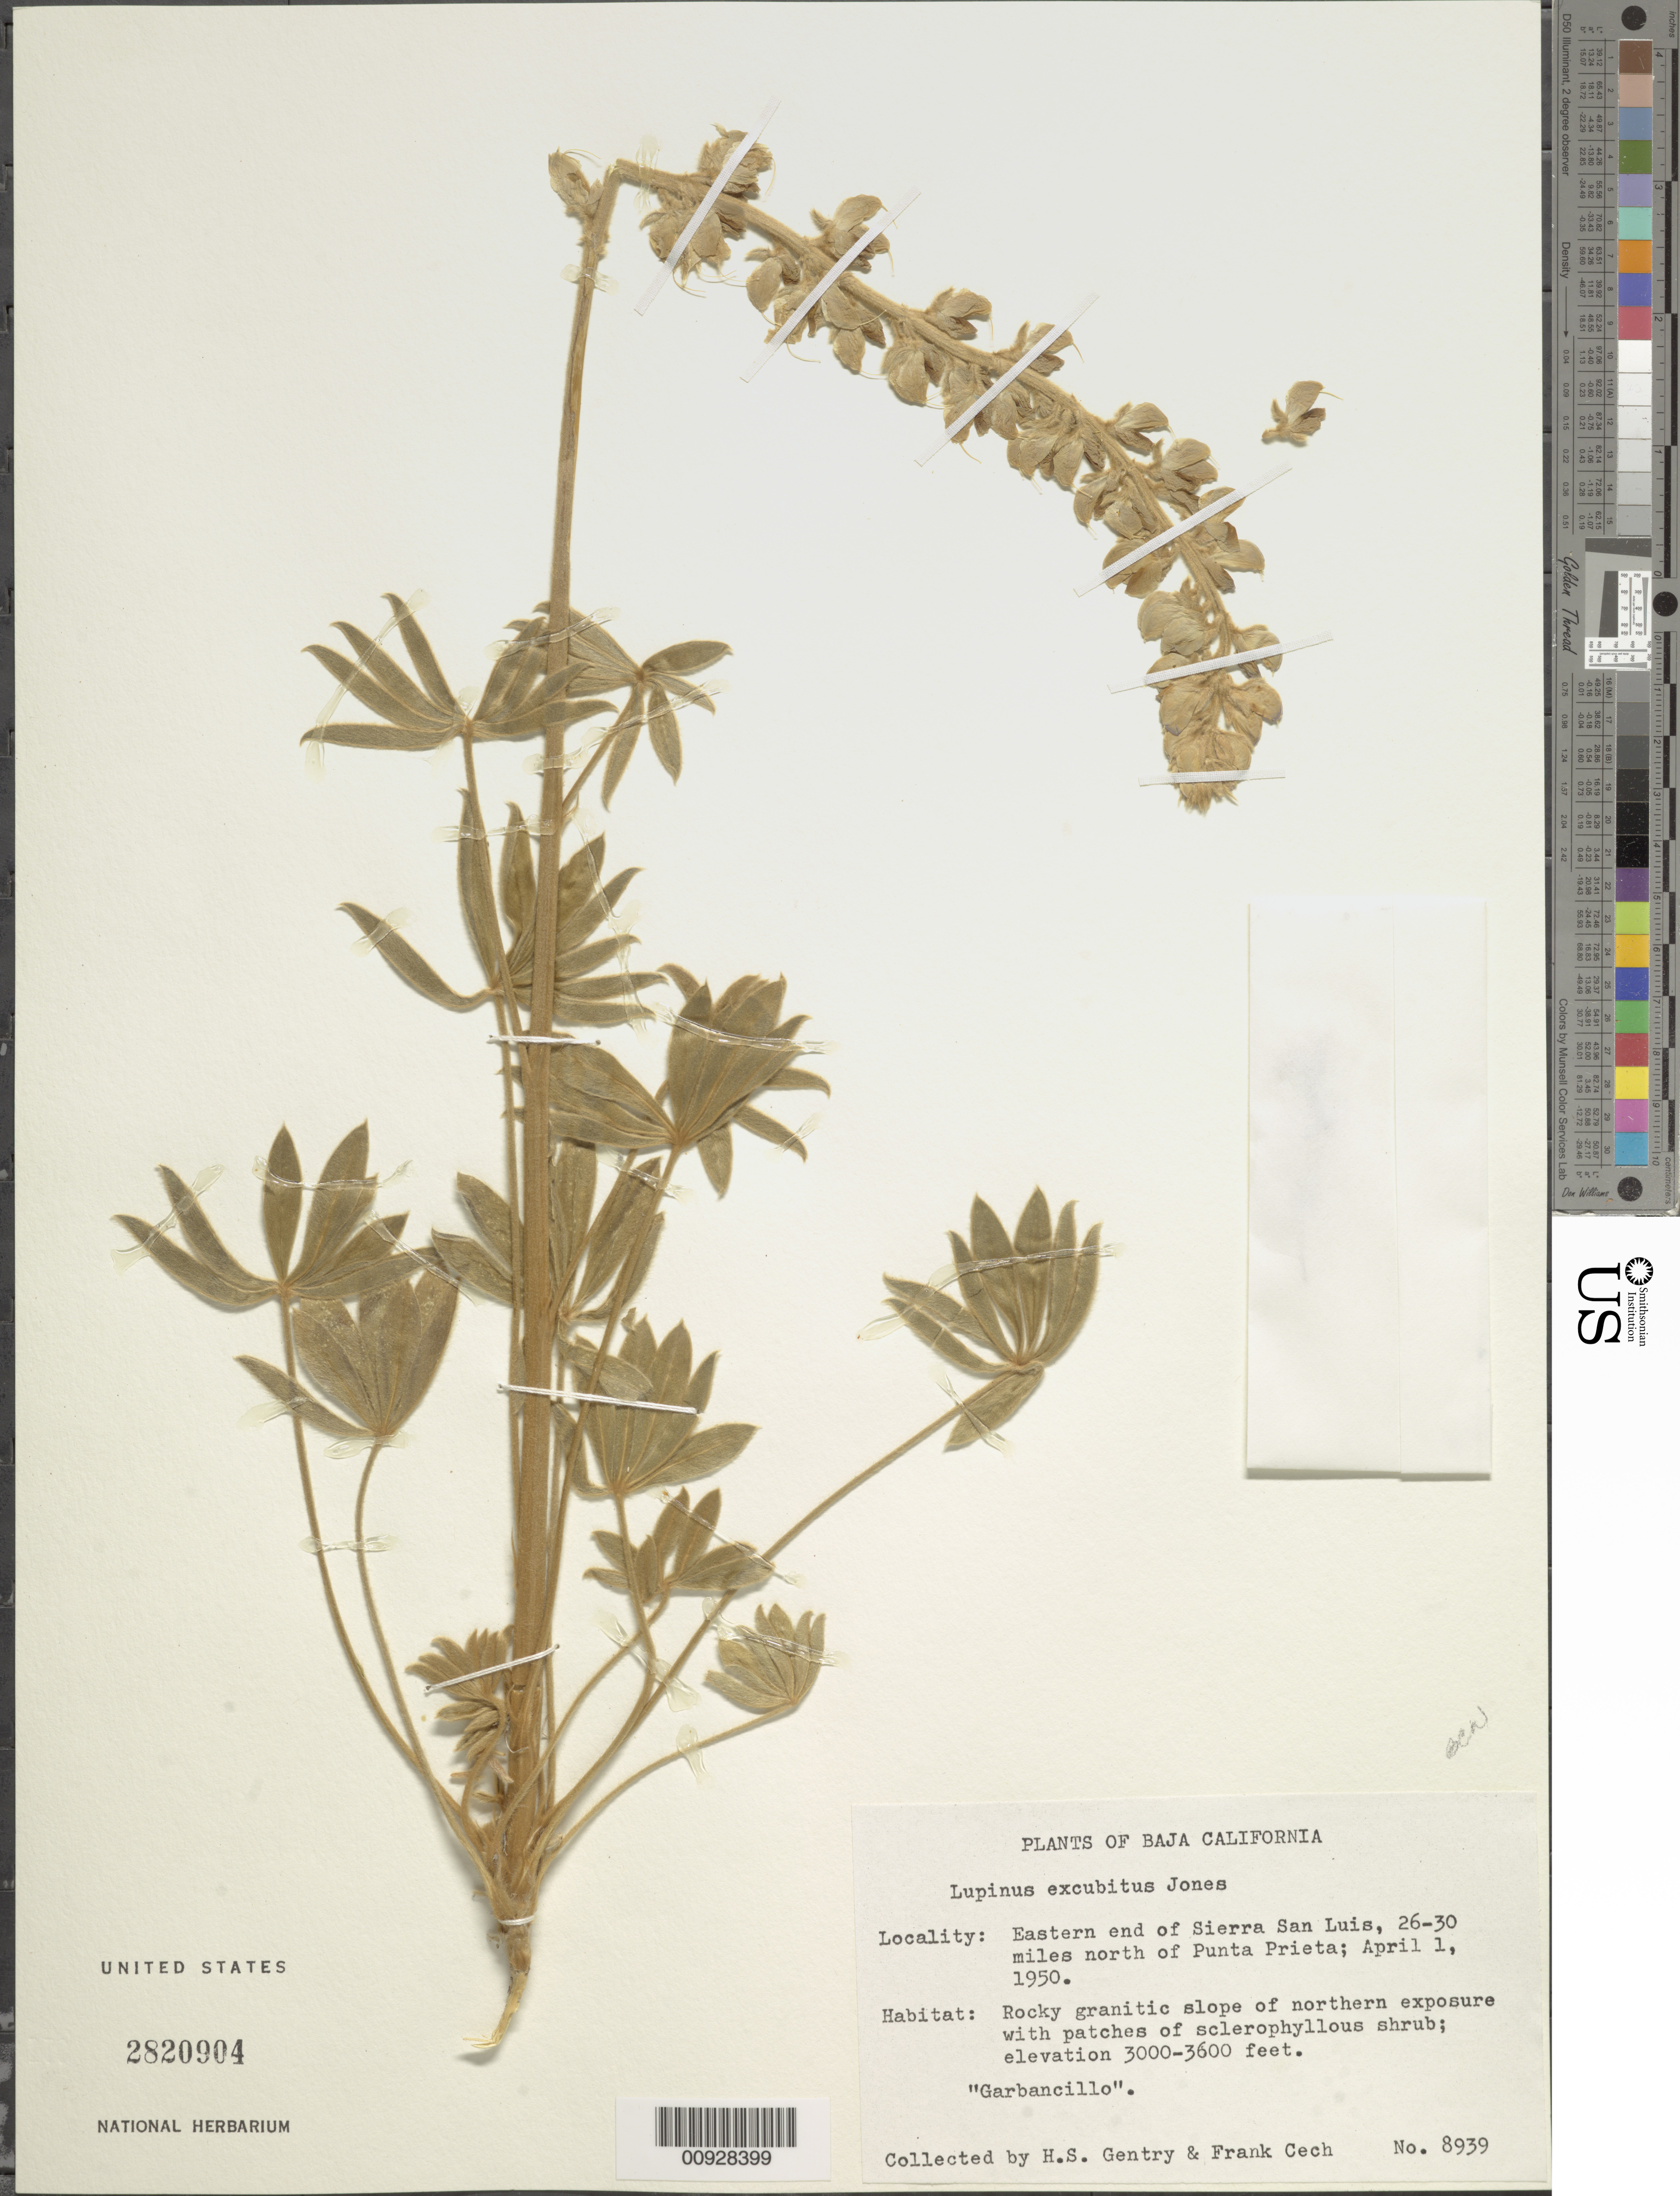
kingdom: Plantae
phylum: Tracheophyta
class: Magnoliopsida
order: Fabales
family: Fabaceae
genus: Lupinus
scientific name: Lupinus excubitus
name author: M.E. Jones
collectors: H. S. Gentry & F. Cech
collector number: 8939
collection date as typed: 01 Apr 1950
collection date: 1950-04-01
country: Mexico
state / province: Baja California Norte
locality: Eastern end of Sierra San Luis, 26-30 miles north of Punta Prieta.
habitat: Rocky granitic slope of northern exposure with patches of sclerophyllous shrub.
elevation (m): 914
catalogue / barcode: US 2820904